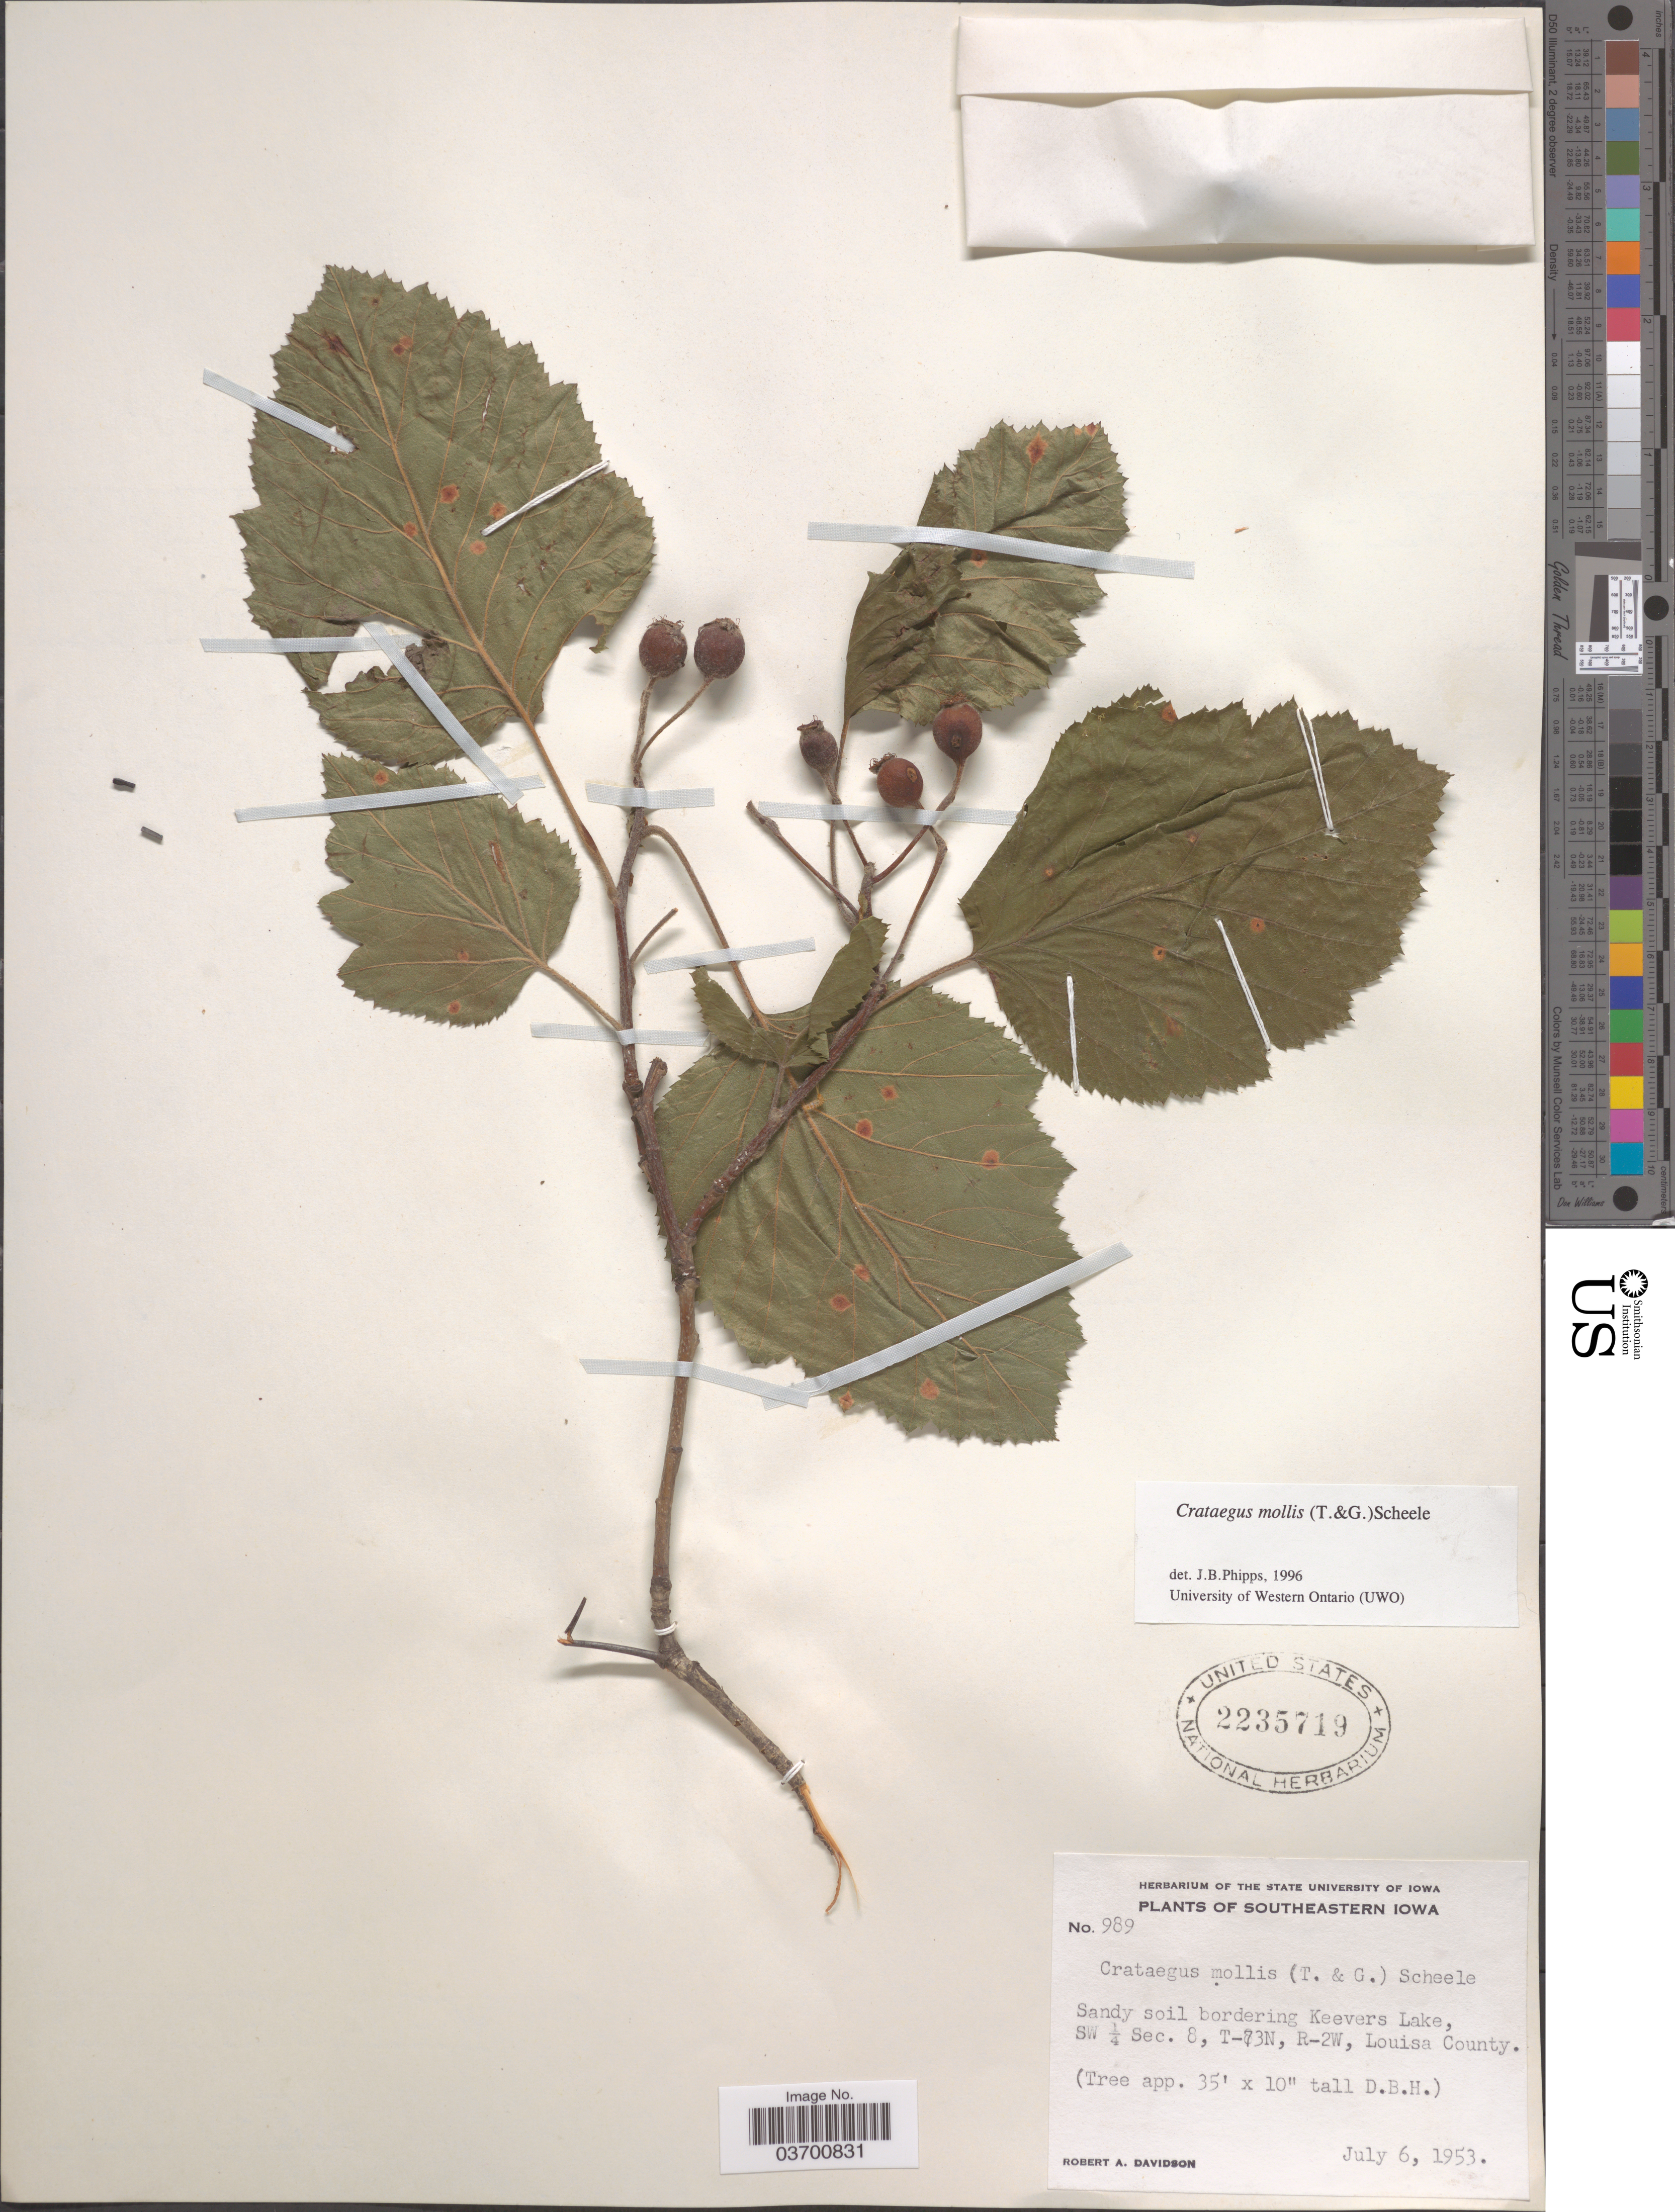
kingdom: Plantae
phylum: Tracheophyta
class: Magnoliopsida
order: Rosales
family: Rosaceae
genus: Crataegus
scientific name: Crataegus mollis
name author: (Torr. & A. Gray) Scheele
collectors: R. A. Davidson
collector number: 989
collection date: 1953-07-06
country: United States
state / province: Iowa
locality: Southeastern Iowa. Bordering Keevers Lake, SW ¼ Sec. 8, T-73N, R-2W, Louisa County.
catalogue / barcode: US 2235719